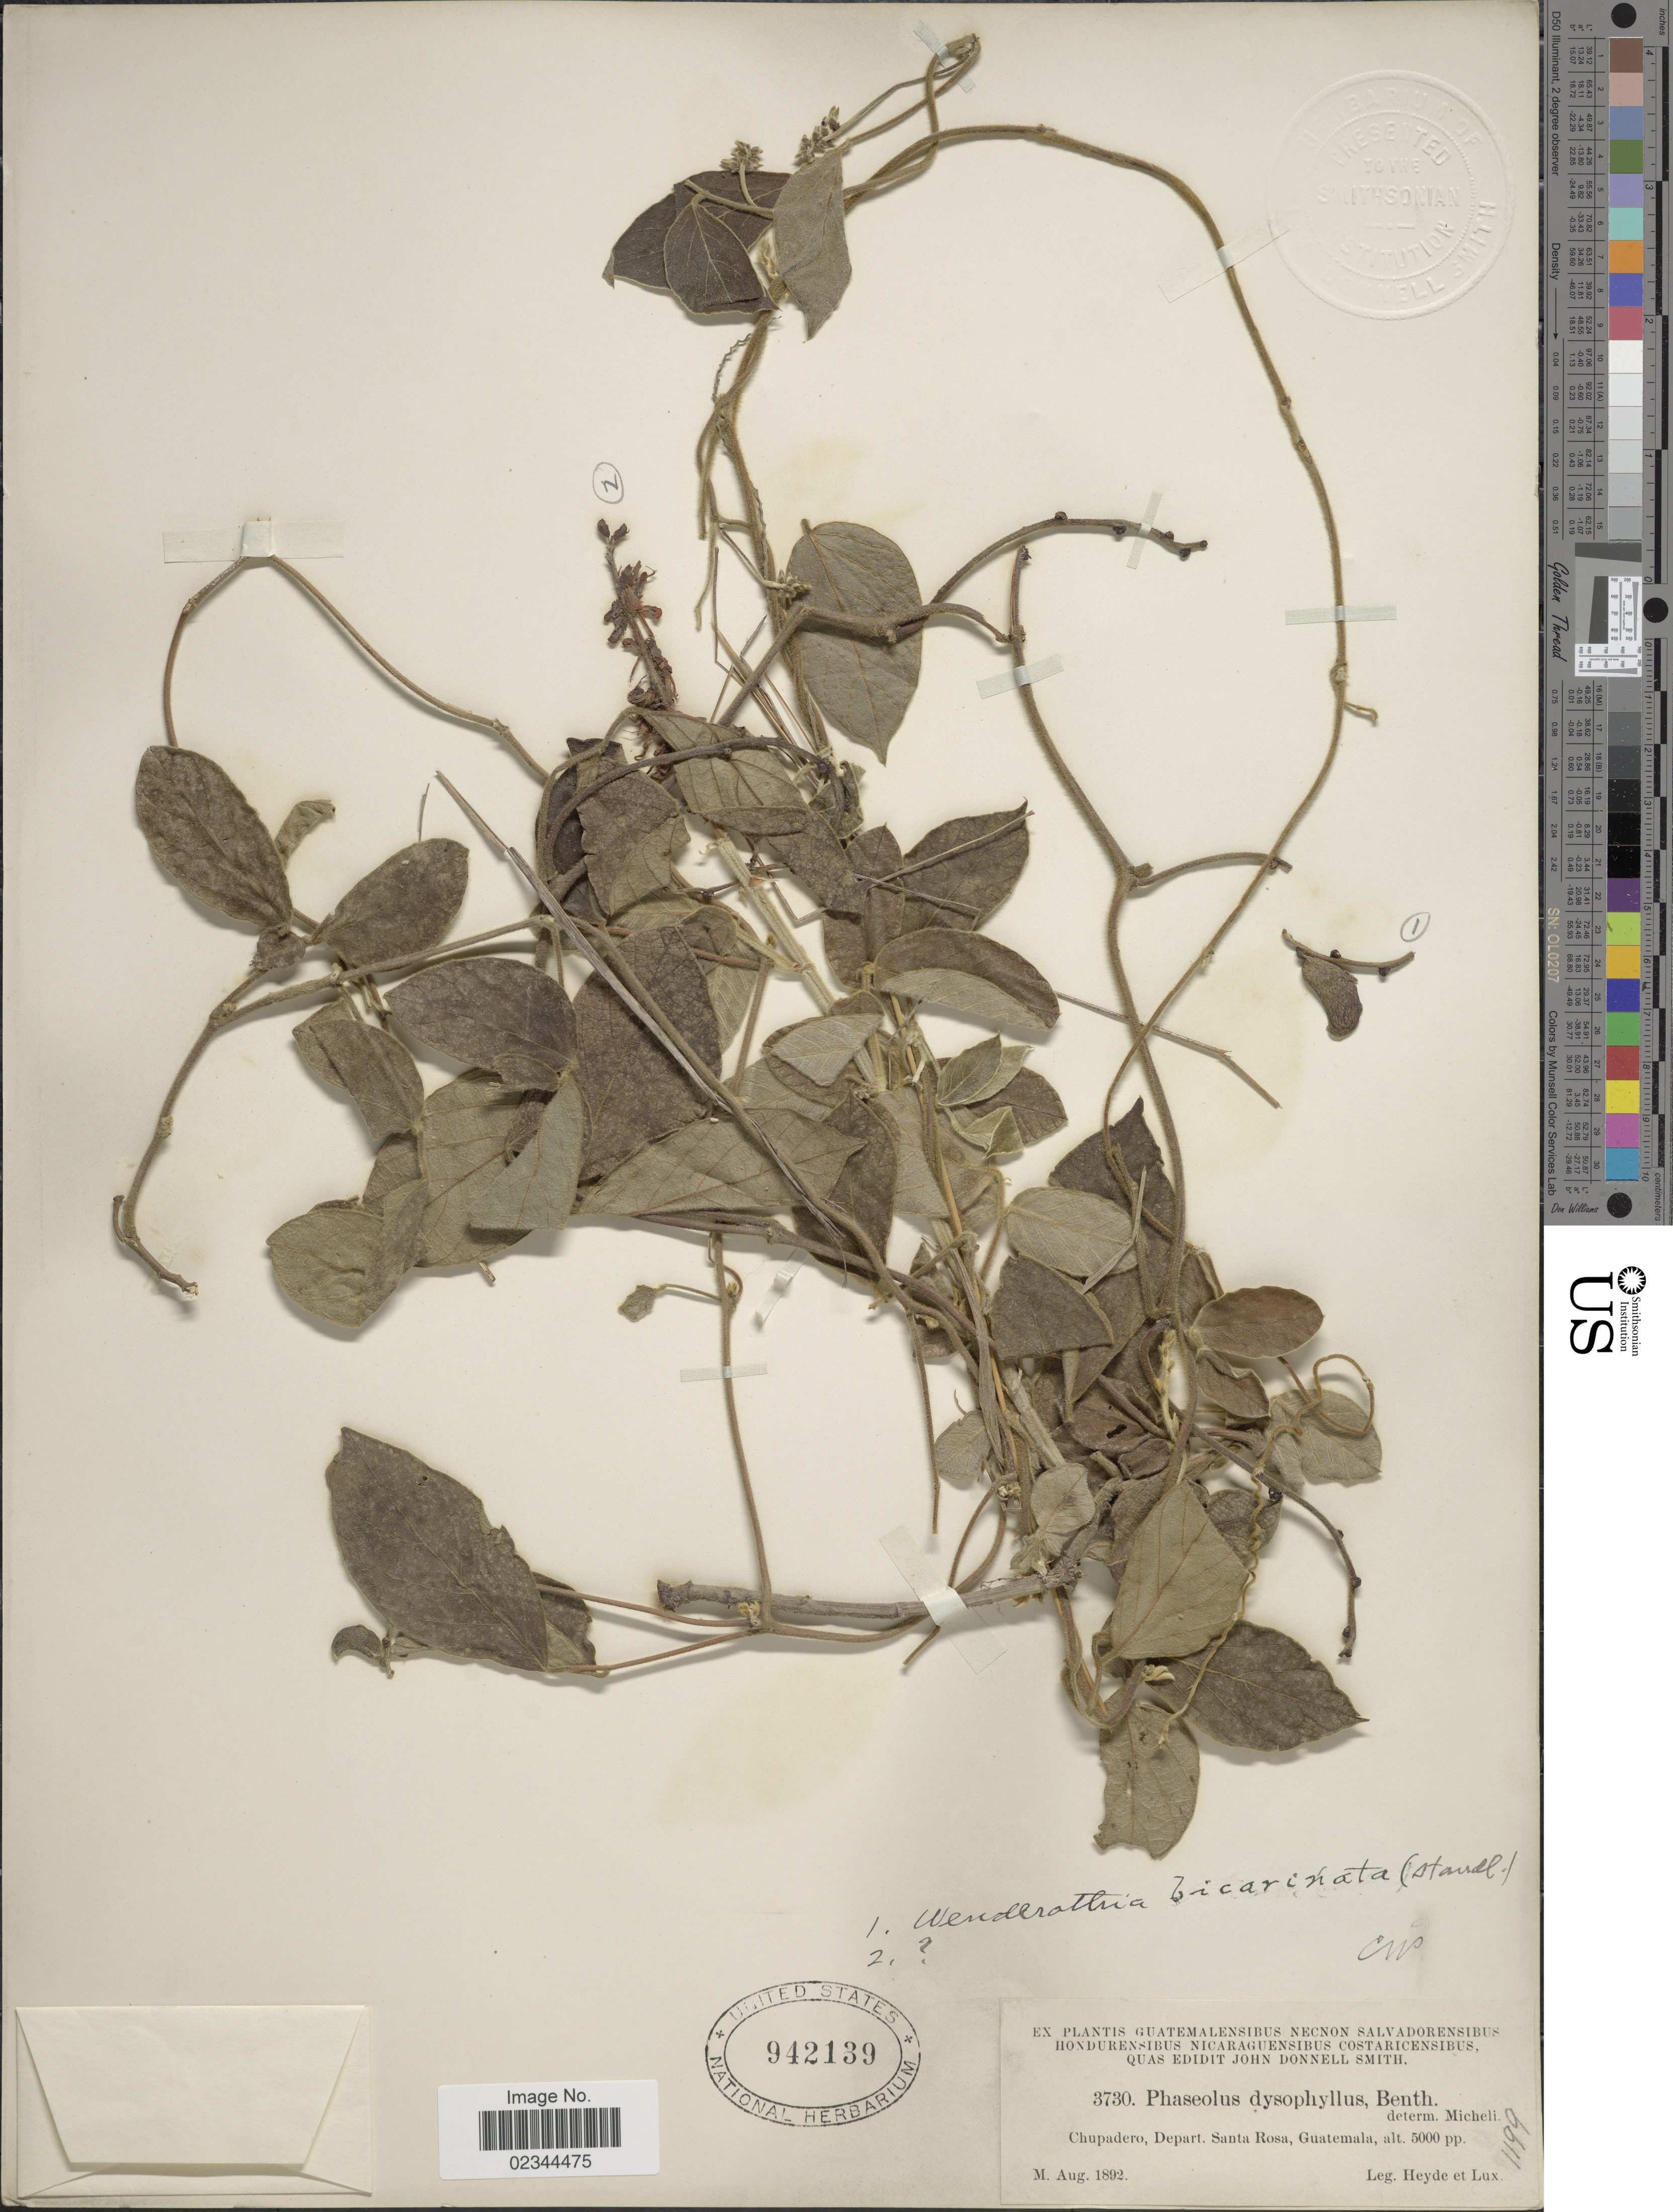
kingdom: Plantae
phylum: Tracheophyta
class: Magnoliopsida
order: Fabales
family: Fabaceae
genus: Canavalia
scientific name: Canavalia villosa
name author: Benth.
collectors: Heyde & Lux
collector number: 3730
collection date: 1892-08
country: Guatemala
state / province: Santa Rosa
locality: Chupadero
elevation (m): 1524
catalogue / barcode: US 942139